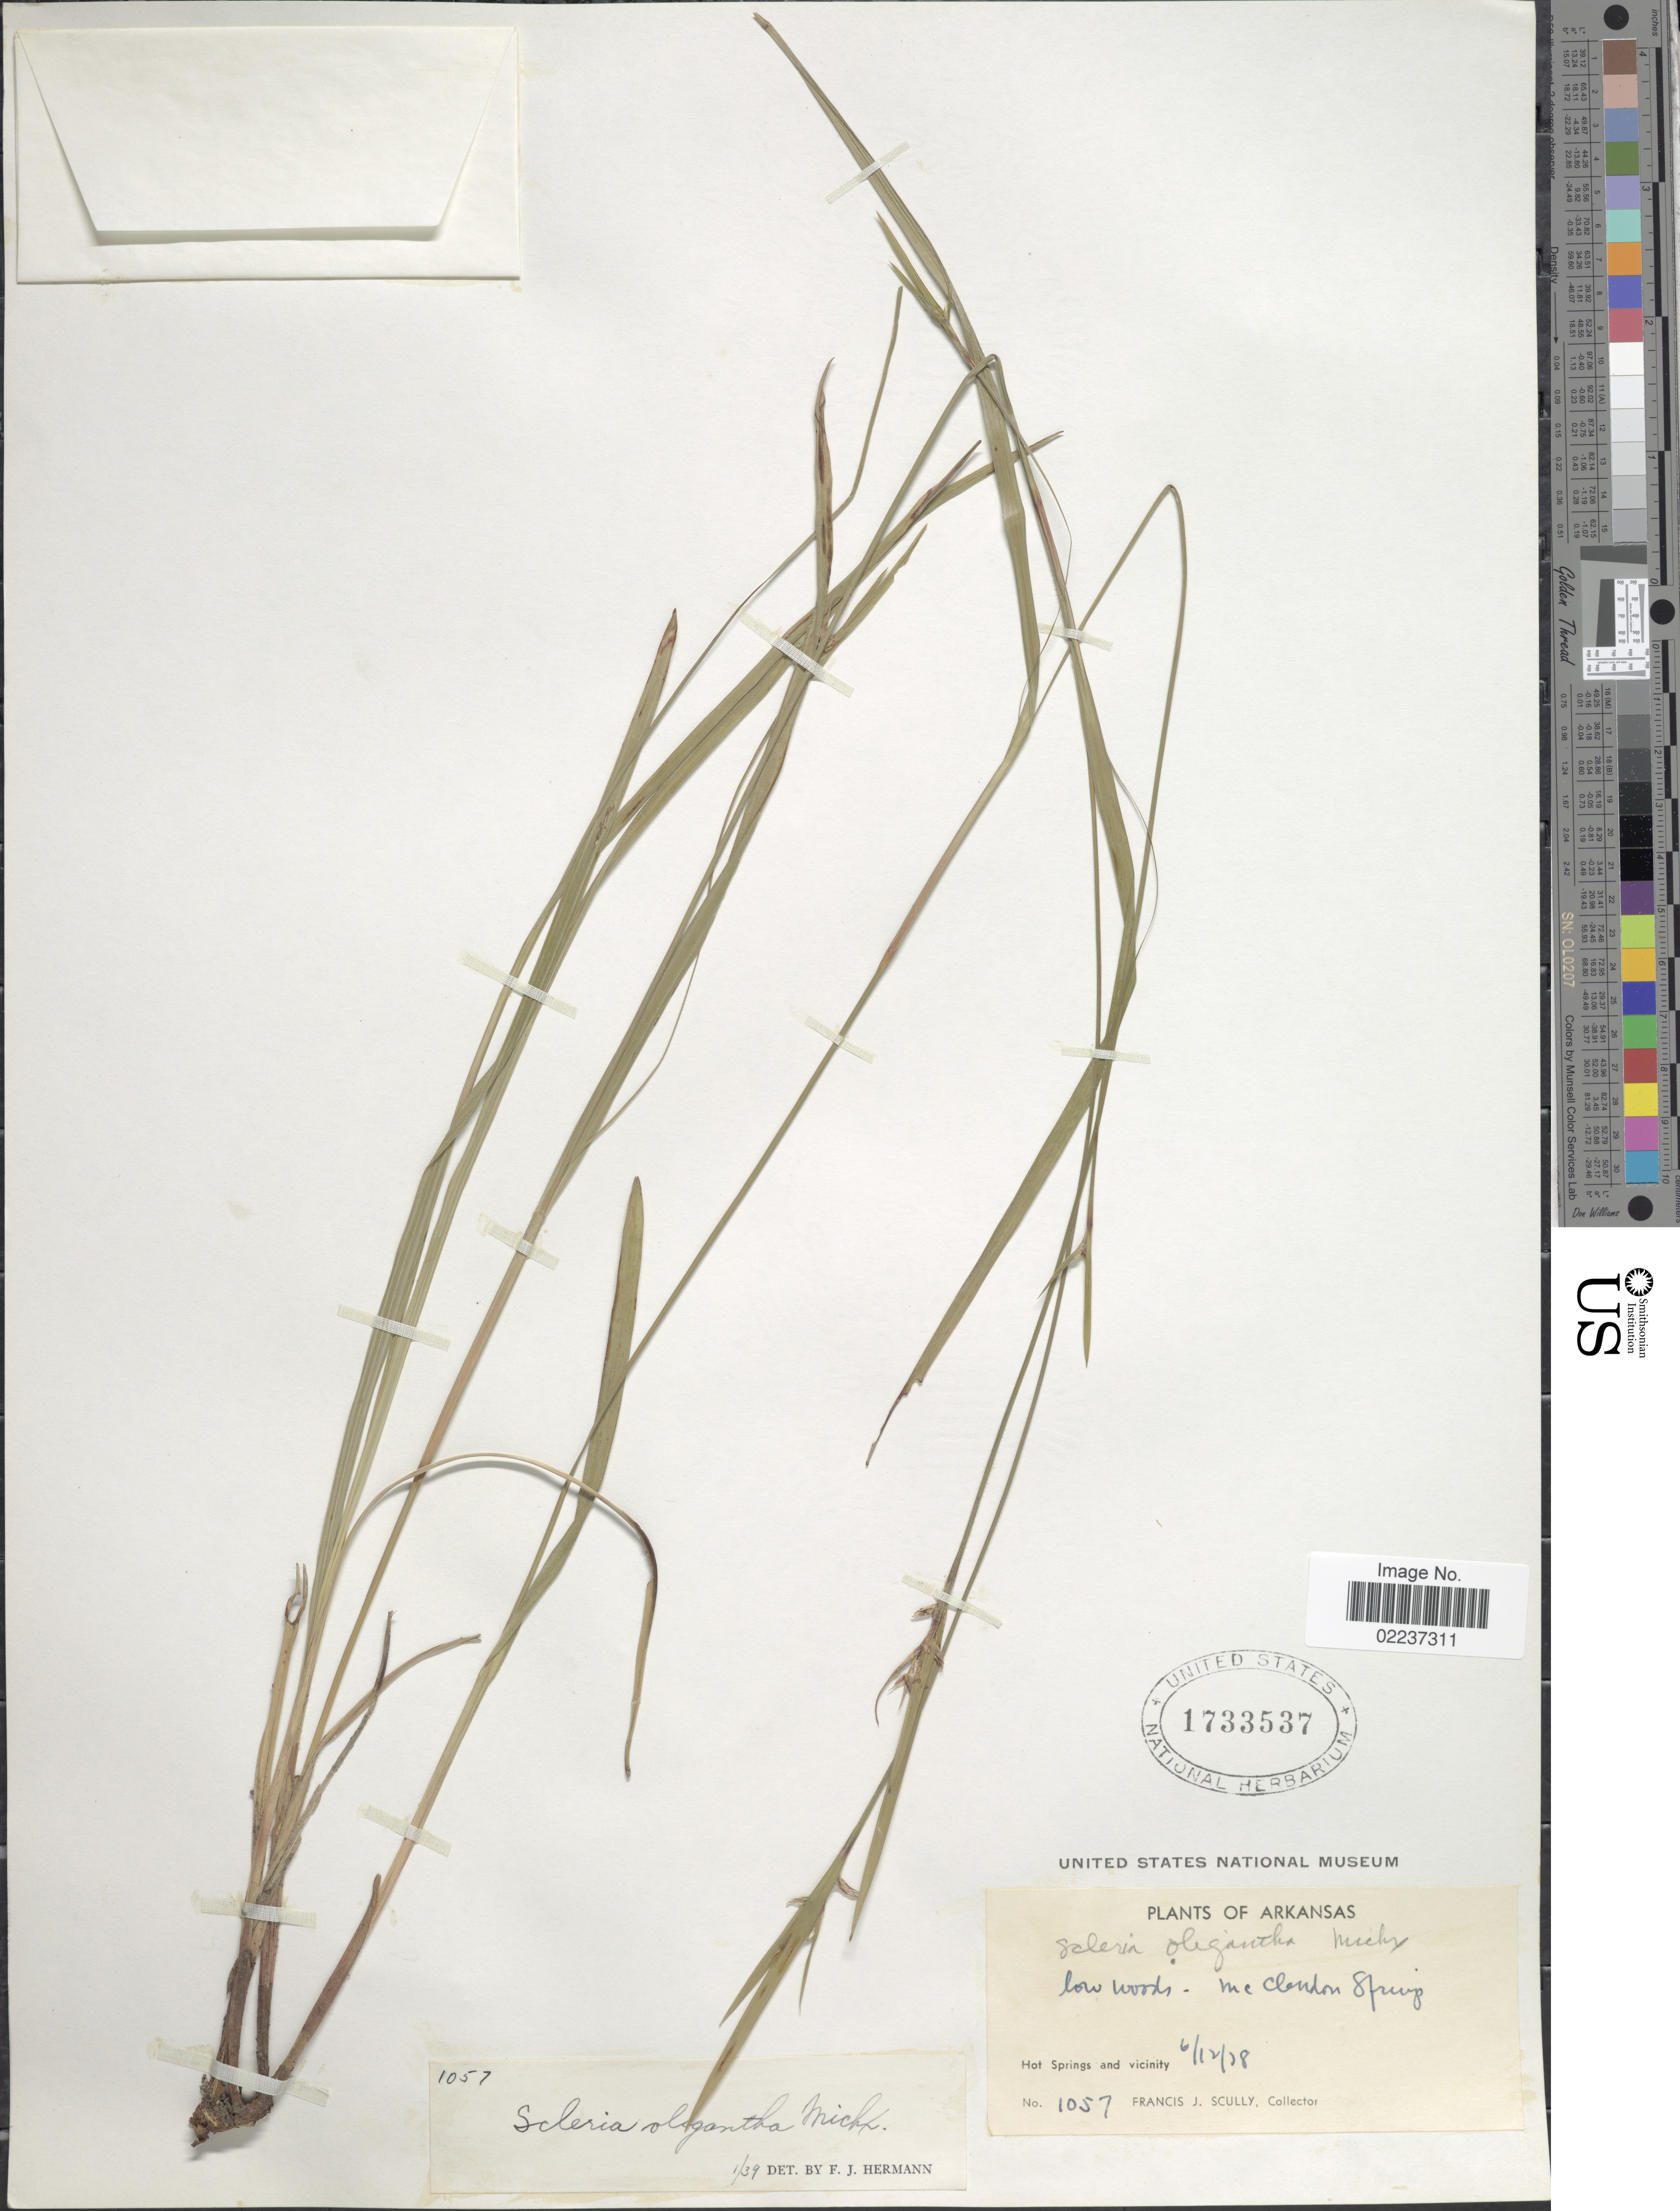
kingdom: Plantae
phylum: Tracheophyta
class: Liliopsida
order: Poales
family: Cyperaceae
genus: Scleria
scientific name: Scleria oligantha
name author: Michx.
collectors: F. J. Scully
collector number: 1057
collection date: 1928-06-12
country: United States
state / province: Arkansas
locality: McClandon Spring, Hot Springs and vicinity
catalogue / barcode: US 1733537